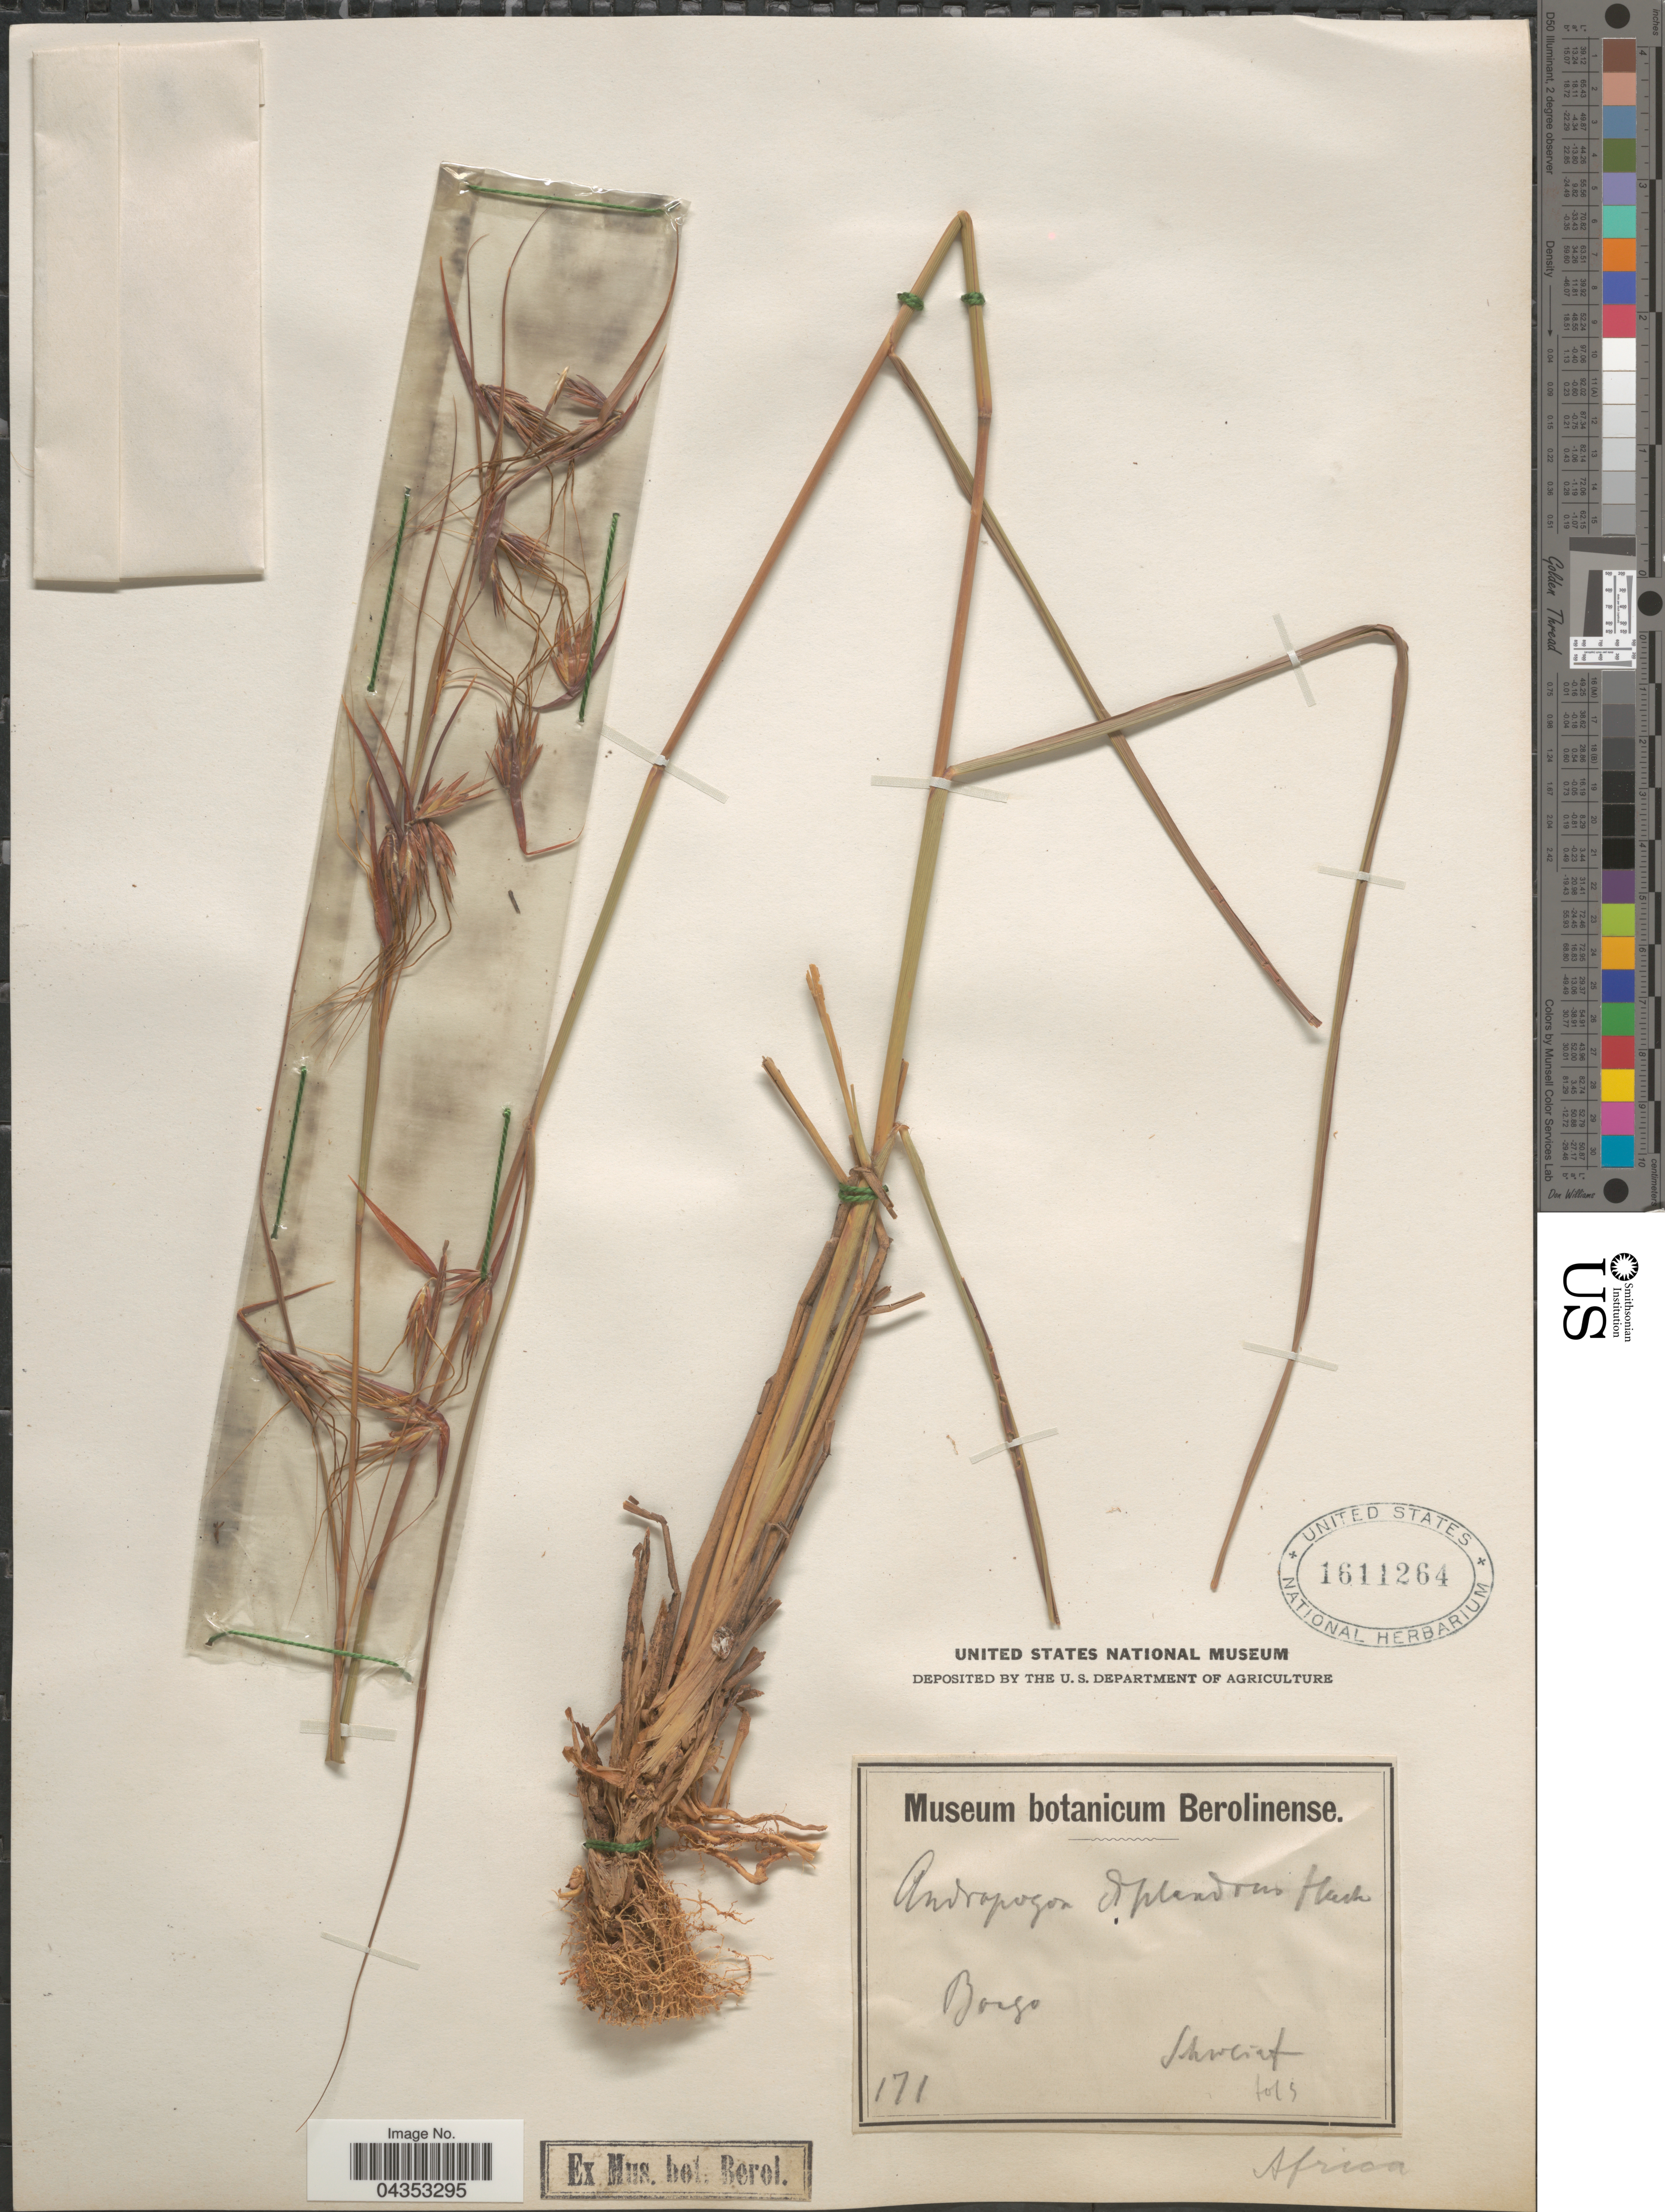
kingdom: Plantae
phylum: Tracheophyta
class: Liliopsida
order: Poales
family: Poaceae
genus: Hyparrhenia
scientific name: Hyparrhenia diplandra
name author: (Hack.) Stapf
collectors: Shweint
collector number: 171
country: Benin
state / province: Borgou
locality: Borgo.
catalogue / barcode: US 1611264